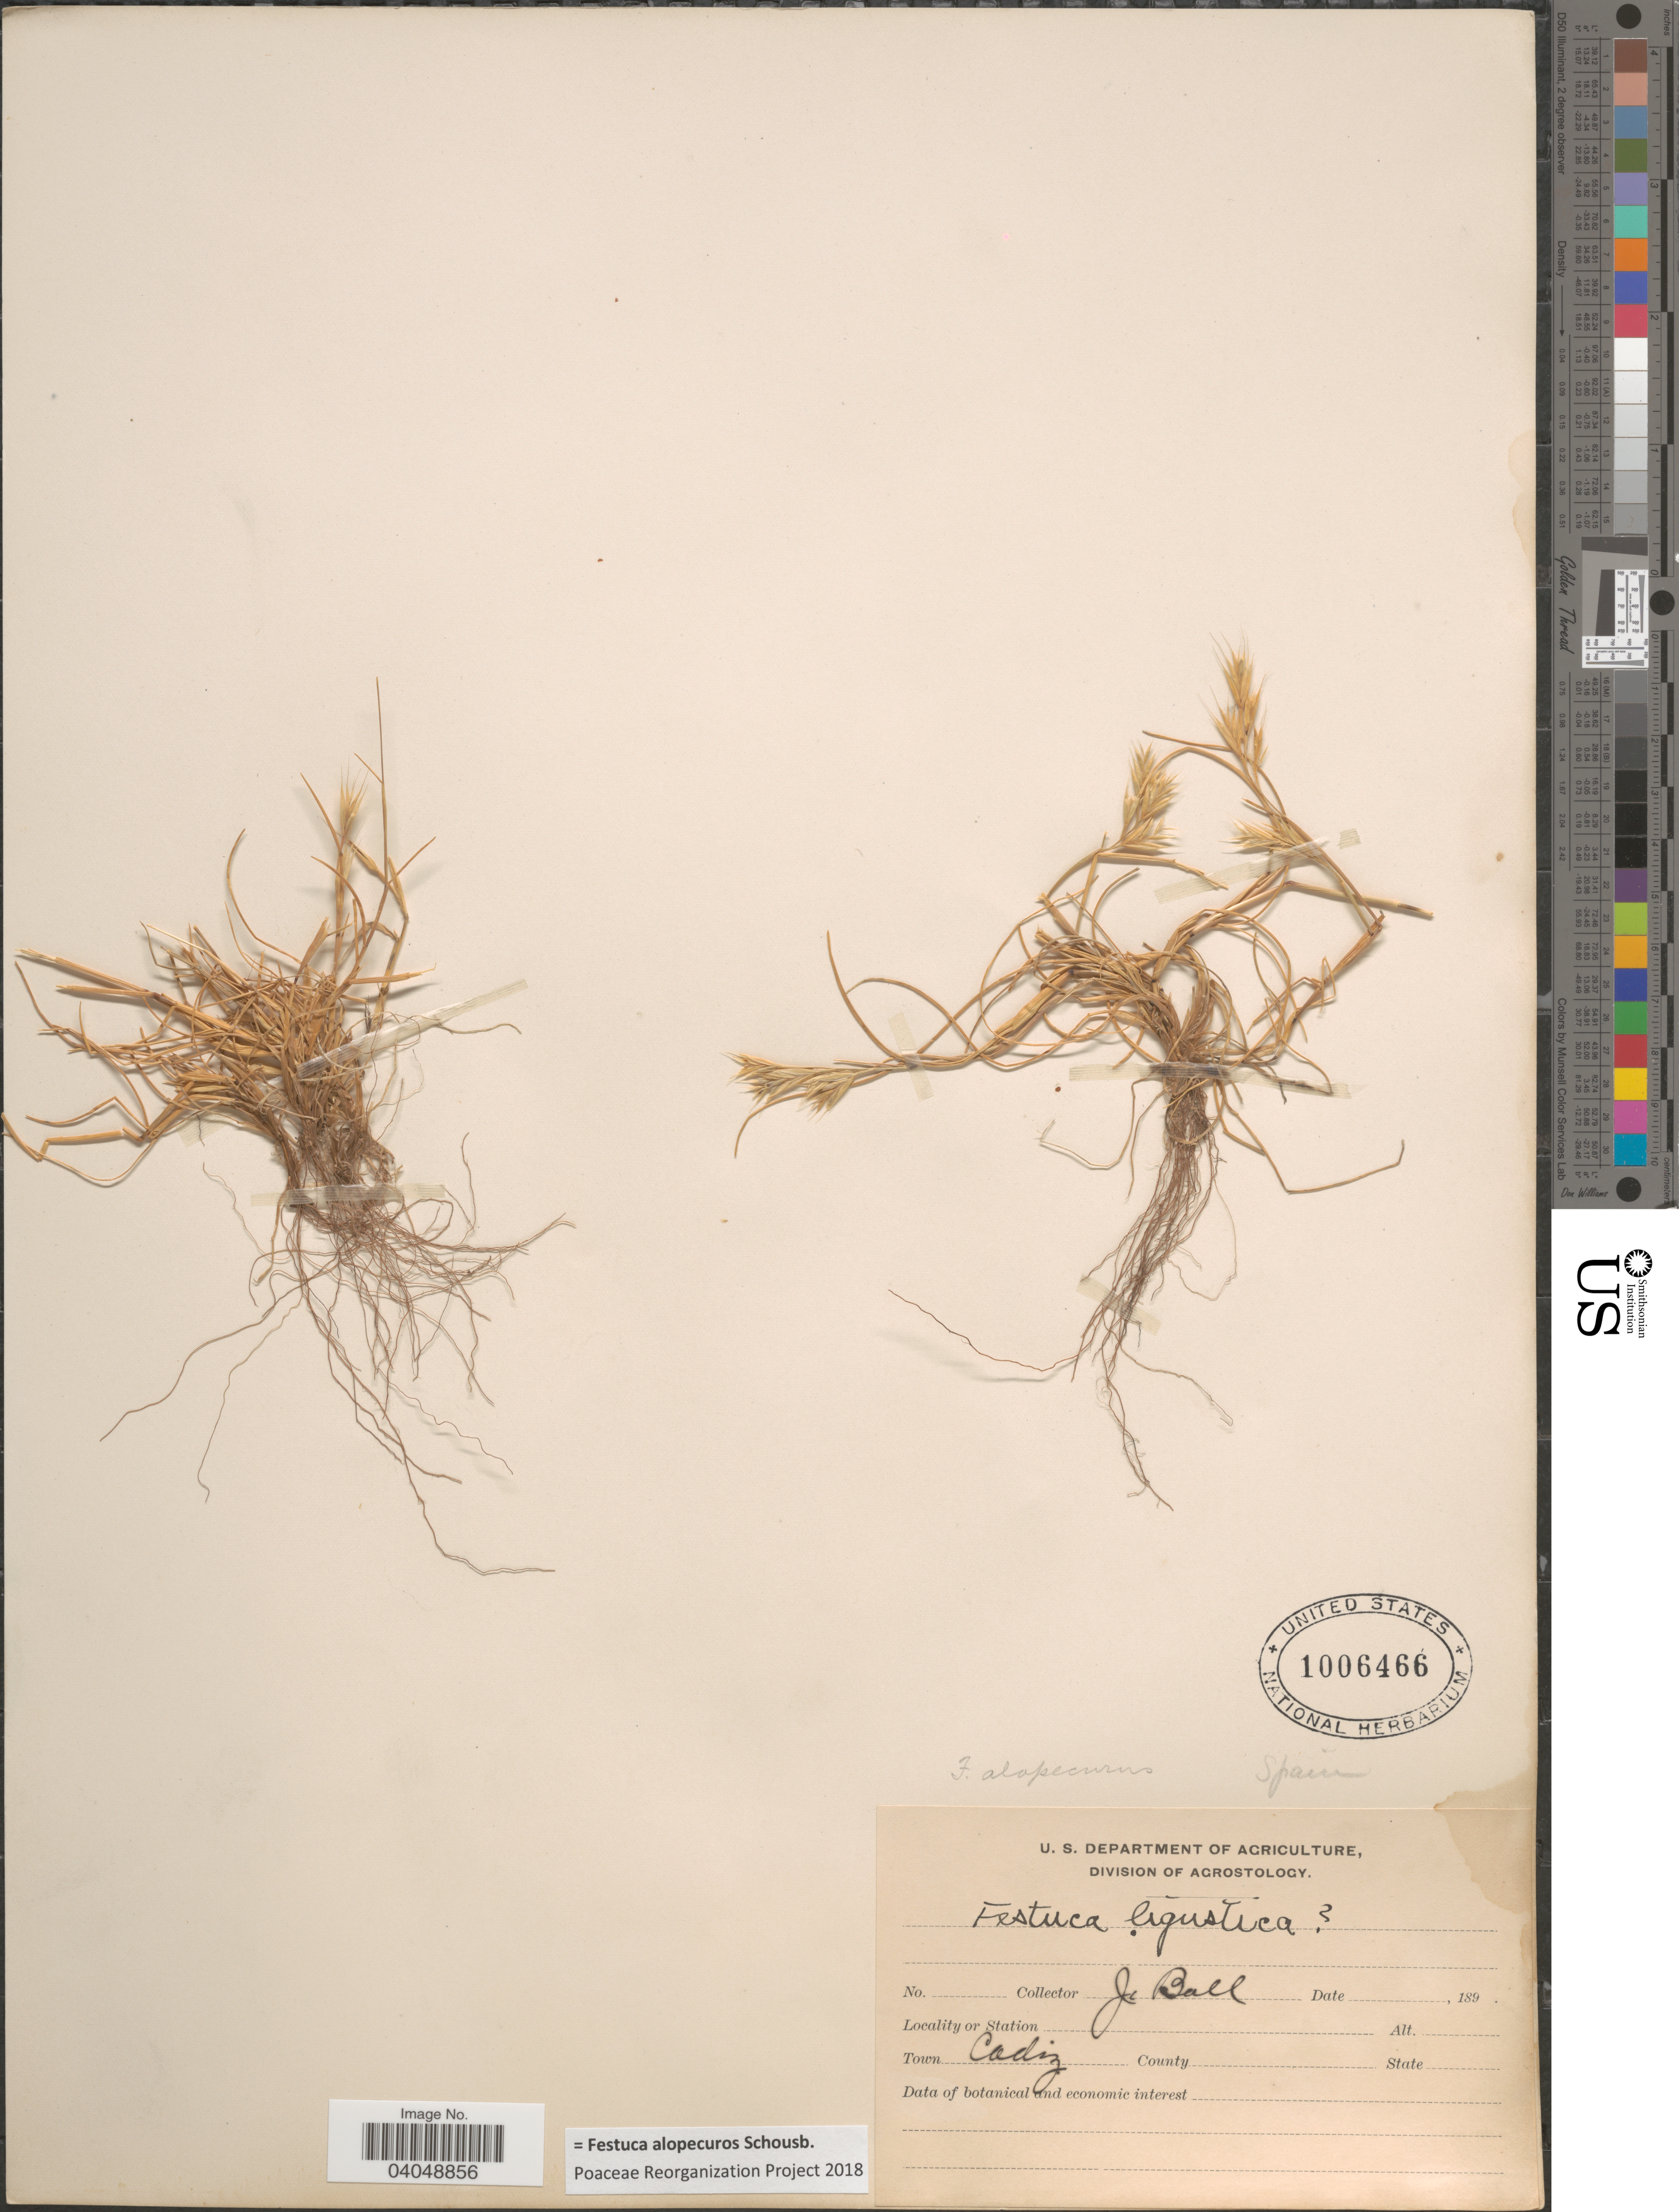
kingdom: Plantae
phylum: Tracheophyta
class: Liliopsida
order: Poales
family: Poaceae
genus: Festuca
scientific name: Festuca alopecuros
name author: Schousb.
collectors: J. Ball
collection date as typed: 189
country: Spain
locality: Town Cadiz.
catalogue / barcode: US 1006466